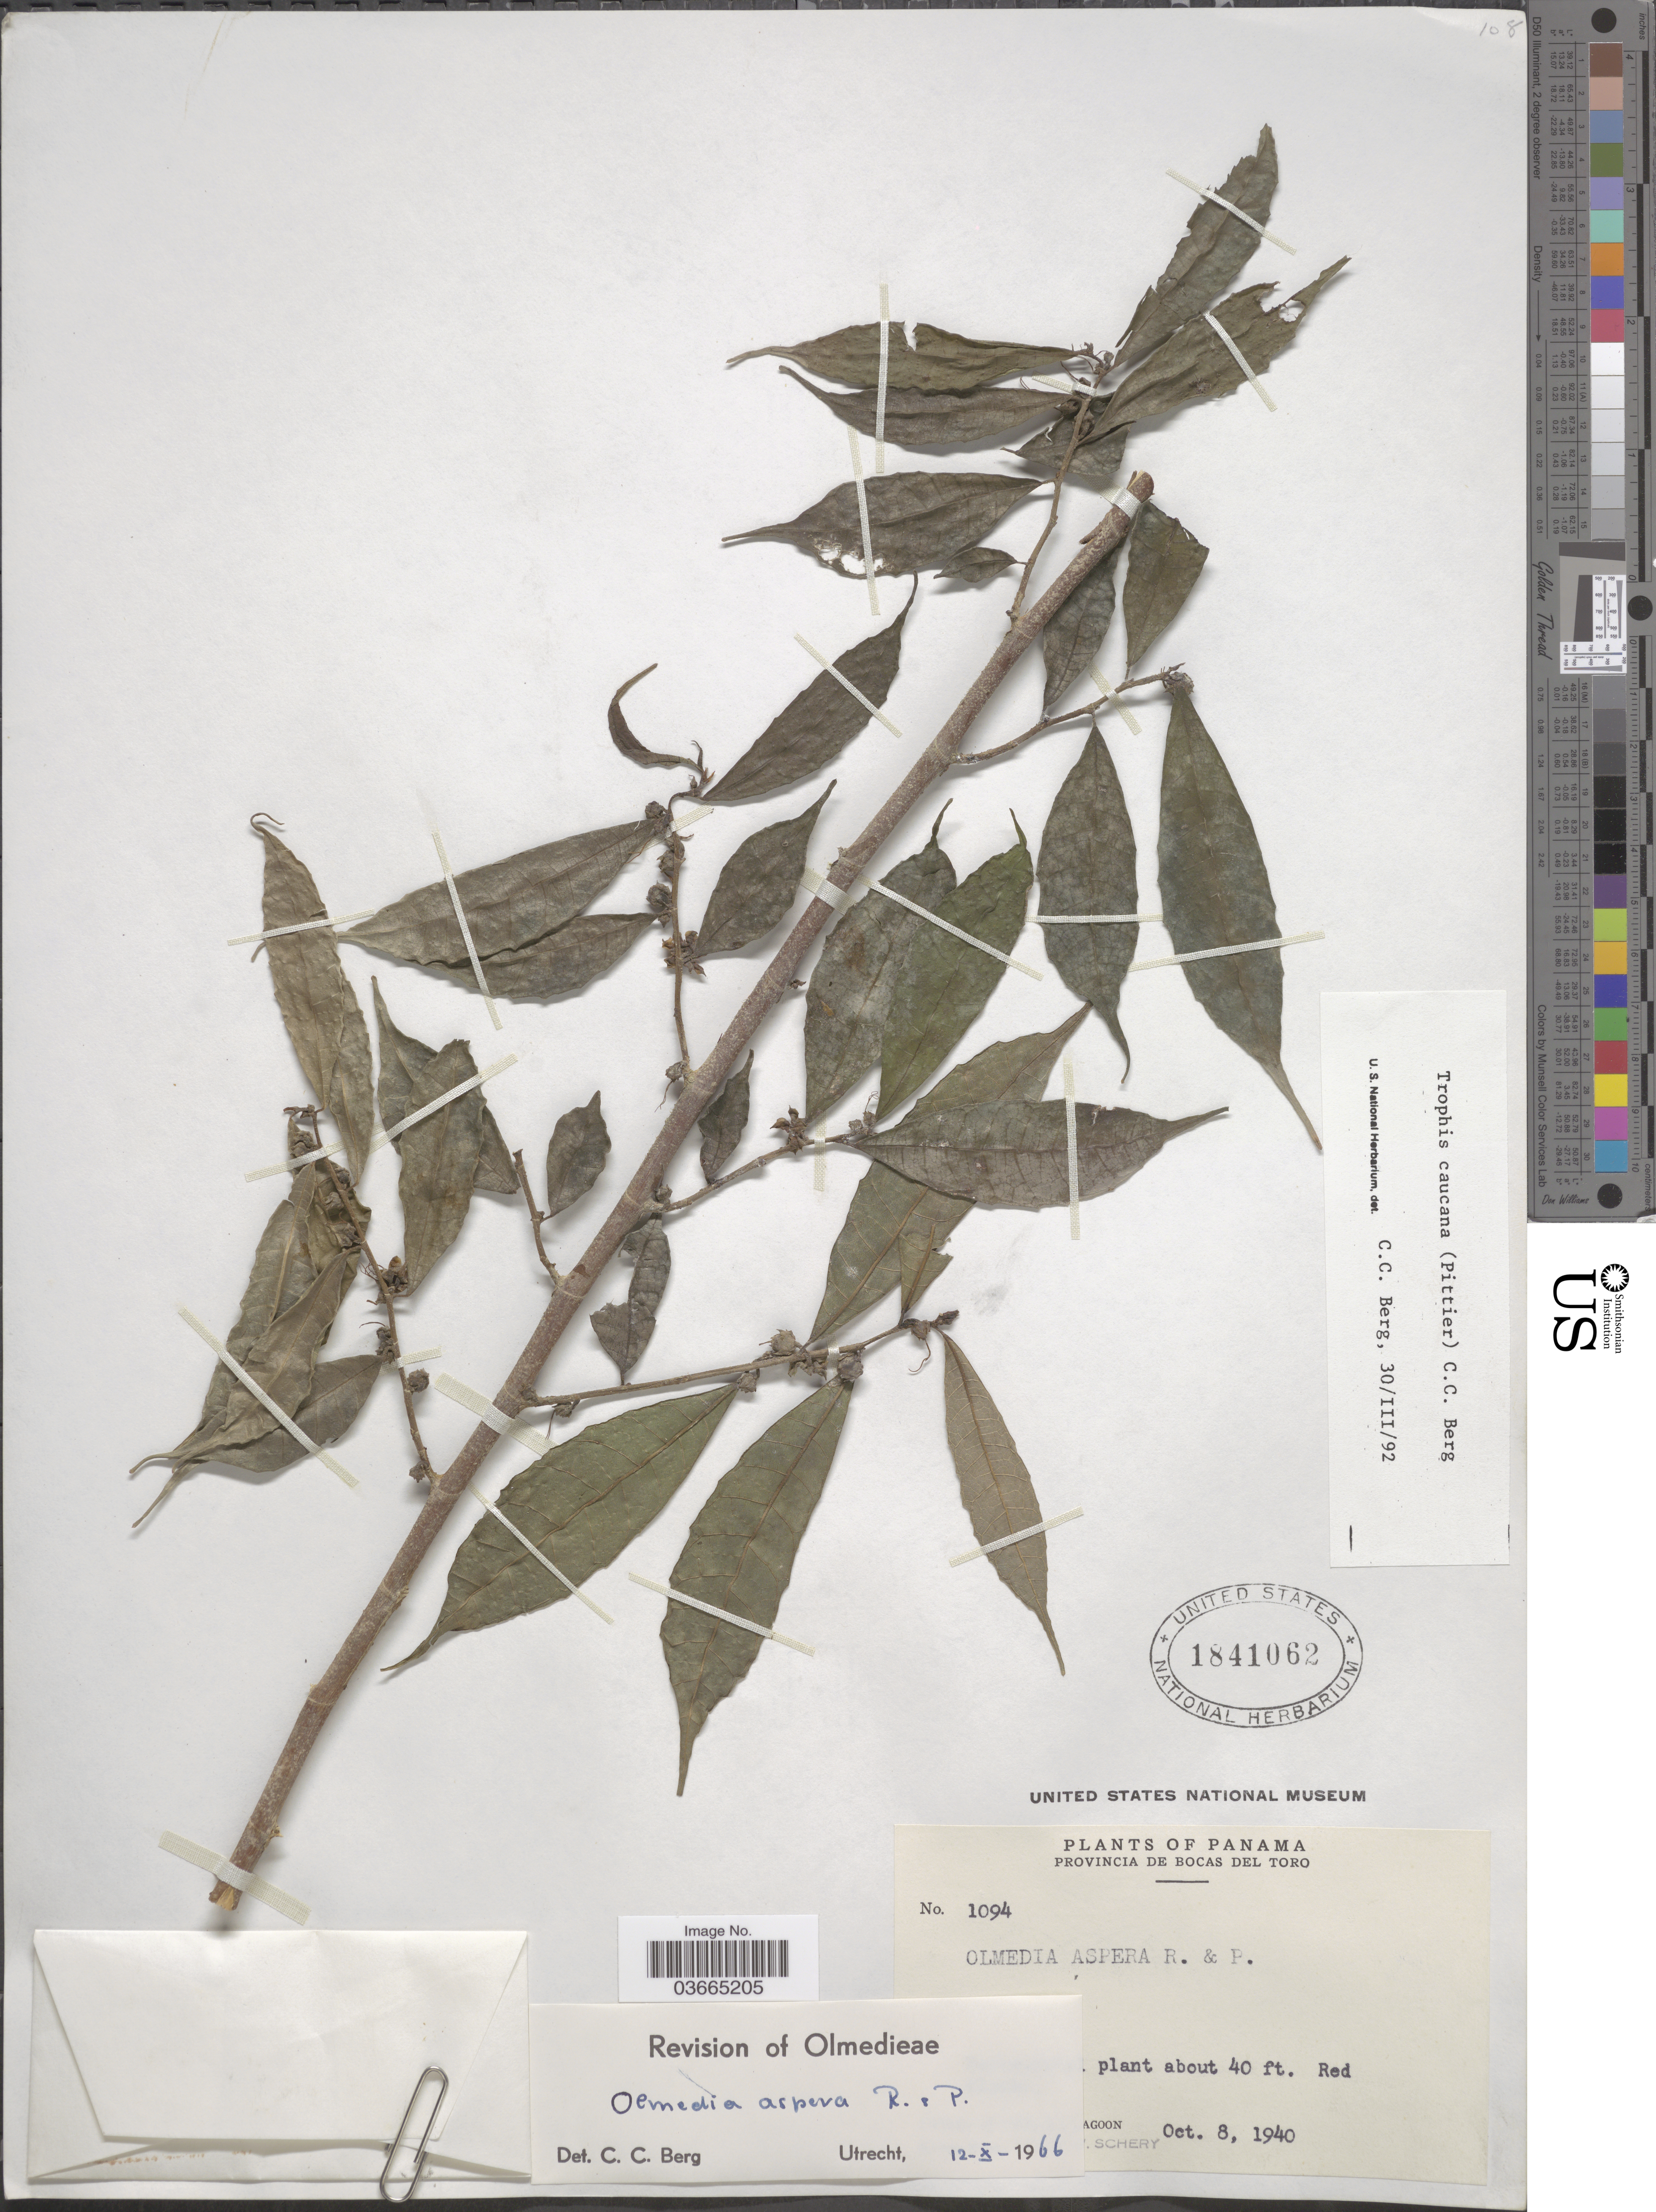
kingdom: Plantae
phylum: Tracheophyta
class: Magnoliopsida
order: Rosales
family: Moraceae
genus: Olmedia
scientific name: Olmedia aspera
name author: Ruiz & Pav.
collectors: H. von Wedel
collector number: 1094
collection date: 1940-10-08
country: Panama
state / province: Bocas del Toro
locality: ! agoon.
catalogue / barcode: US 1841062